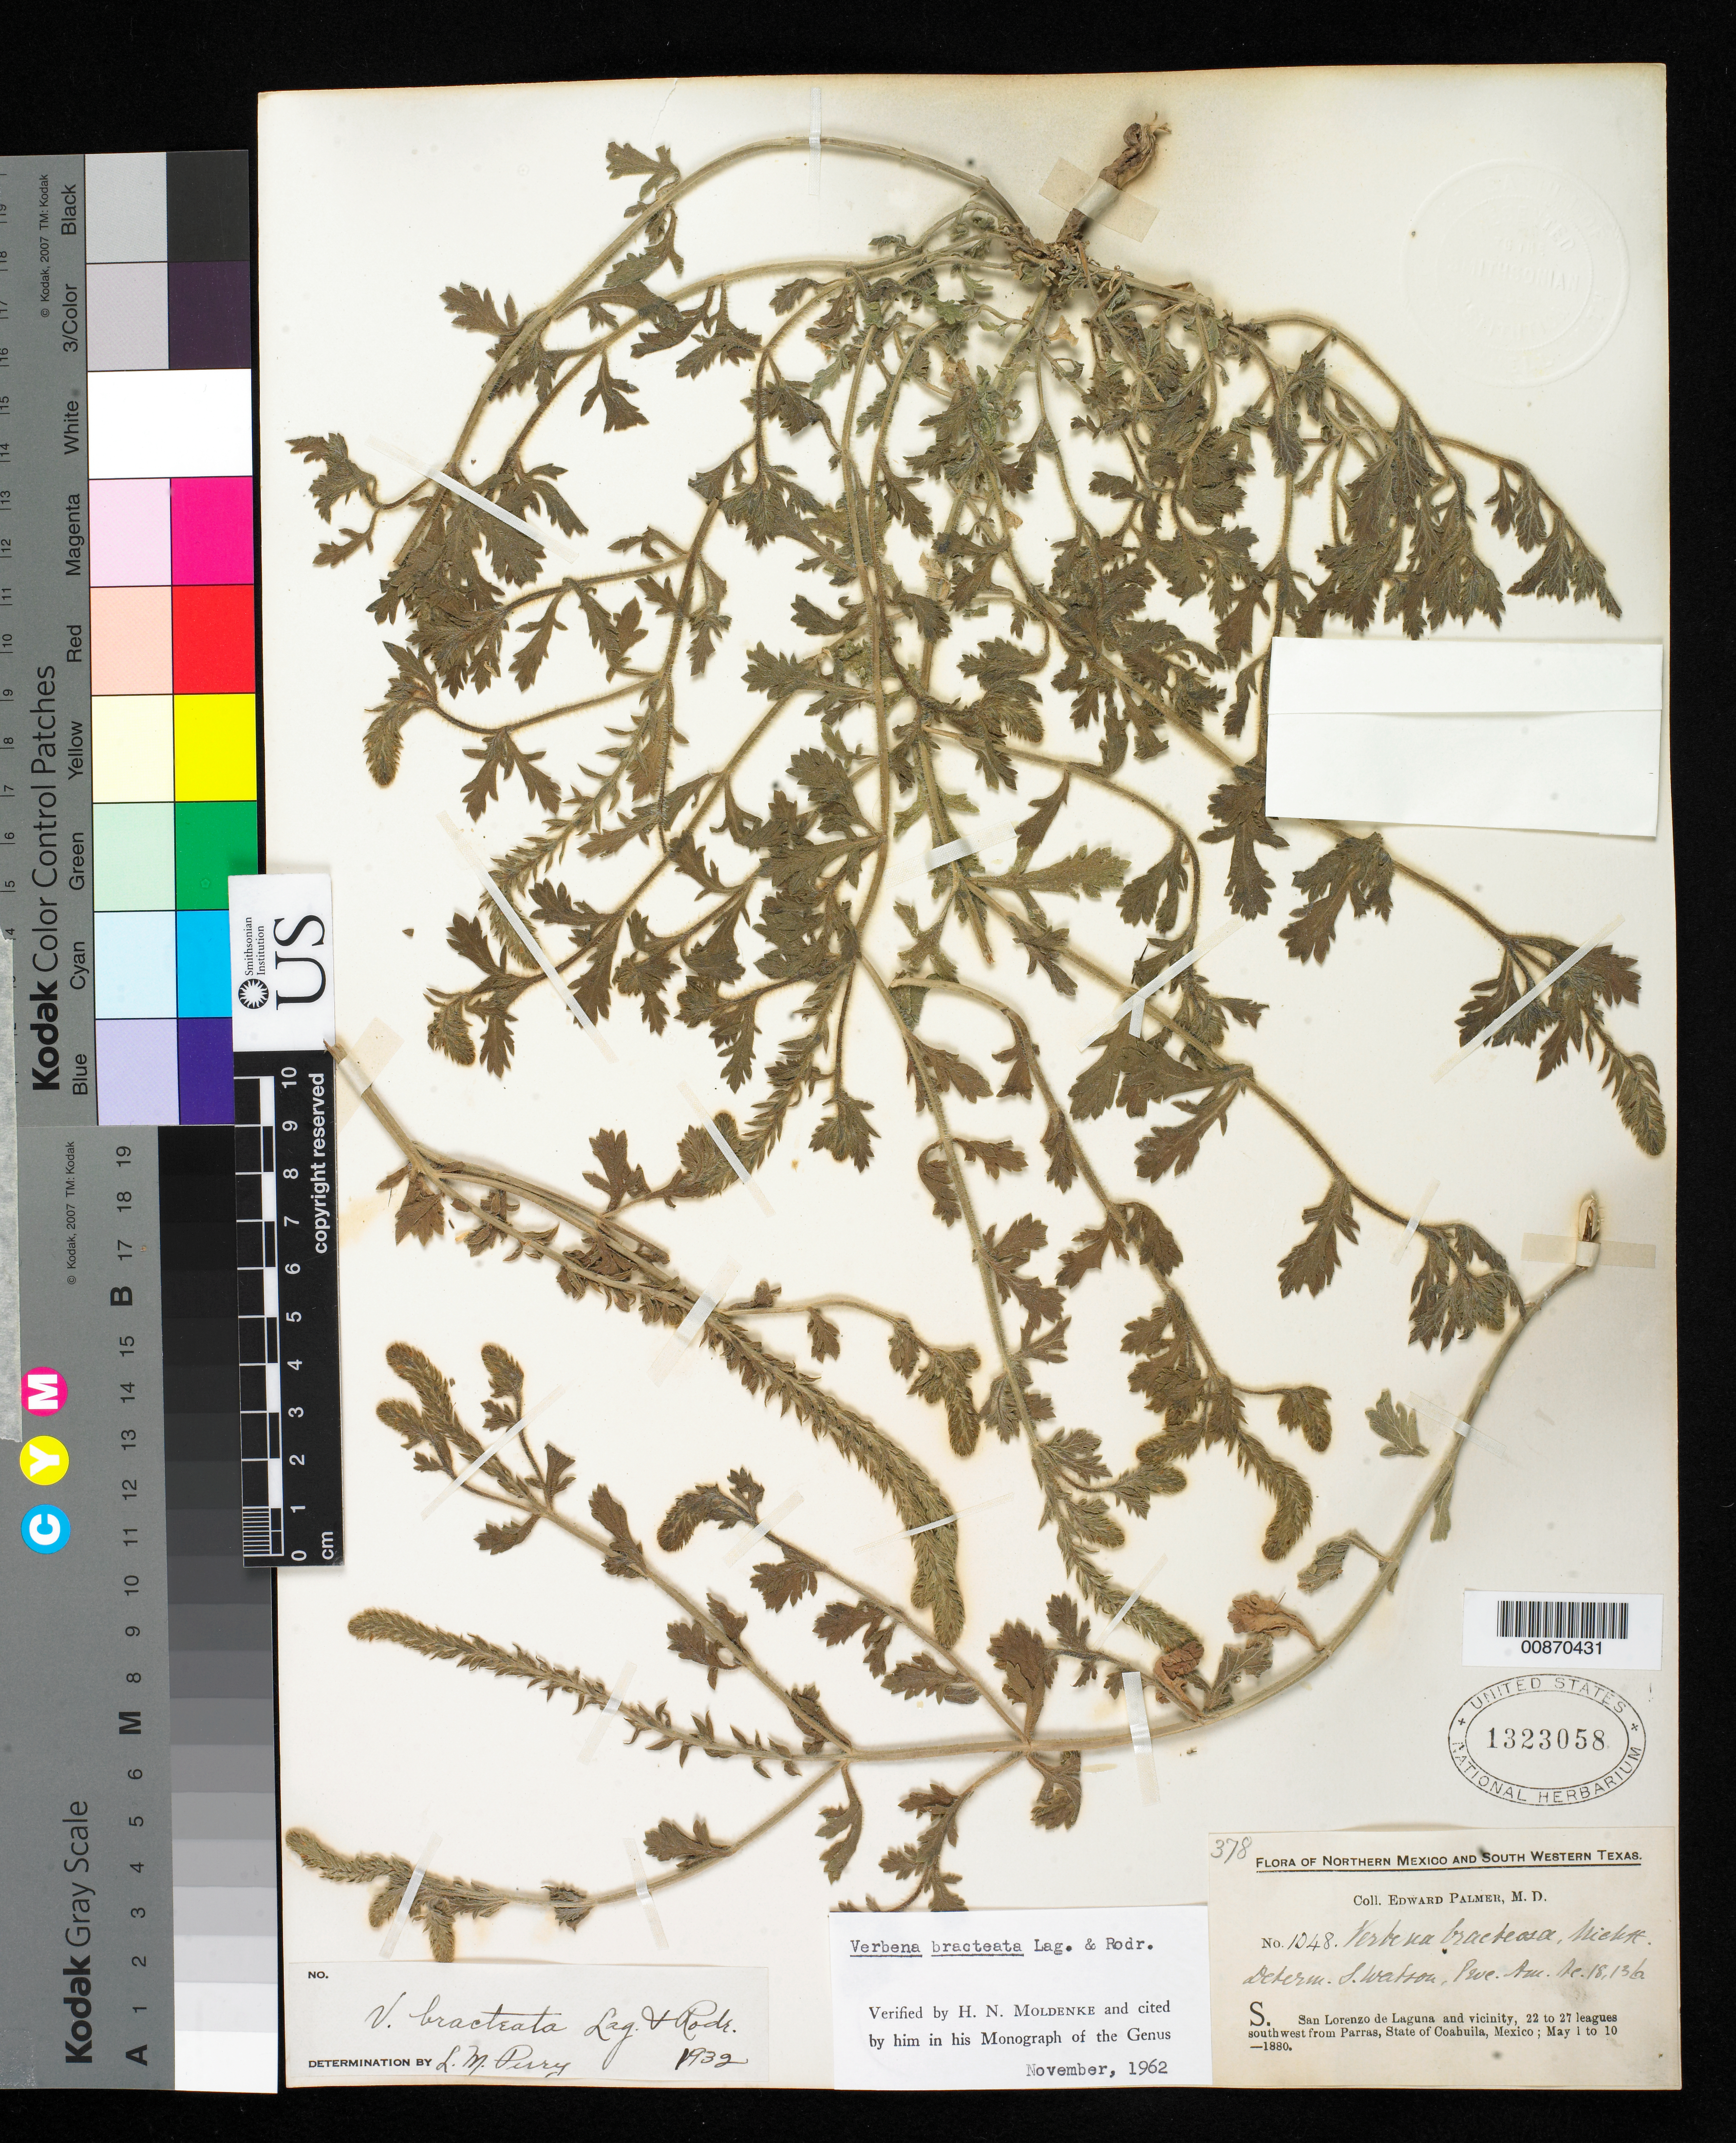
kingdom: Plantae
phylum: Tracheophyta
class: Magnoliopsida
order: Lamiales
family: Verbenaceae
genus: Verbena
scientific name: Verbena bracteata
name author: Cav. ex Lag. & Rodr.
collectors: E. Palmer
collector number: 1048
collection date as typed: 01 May 1880 to 10 May 1880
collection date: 1880-05-01/1880-05-10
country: Mexico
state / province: Coahuila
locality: S. San Lorenzo de Laguna and vicinity, 22 to 27 leagues southwest from Parras, Coahuila.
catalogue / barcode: US 1323058